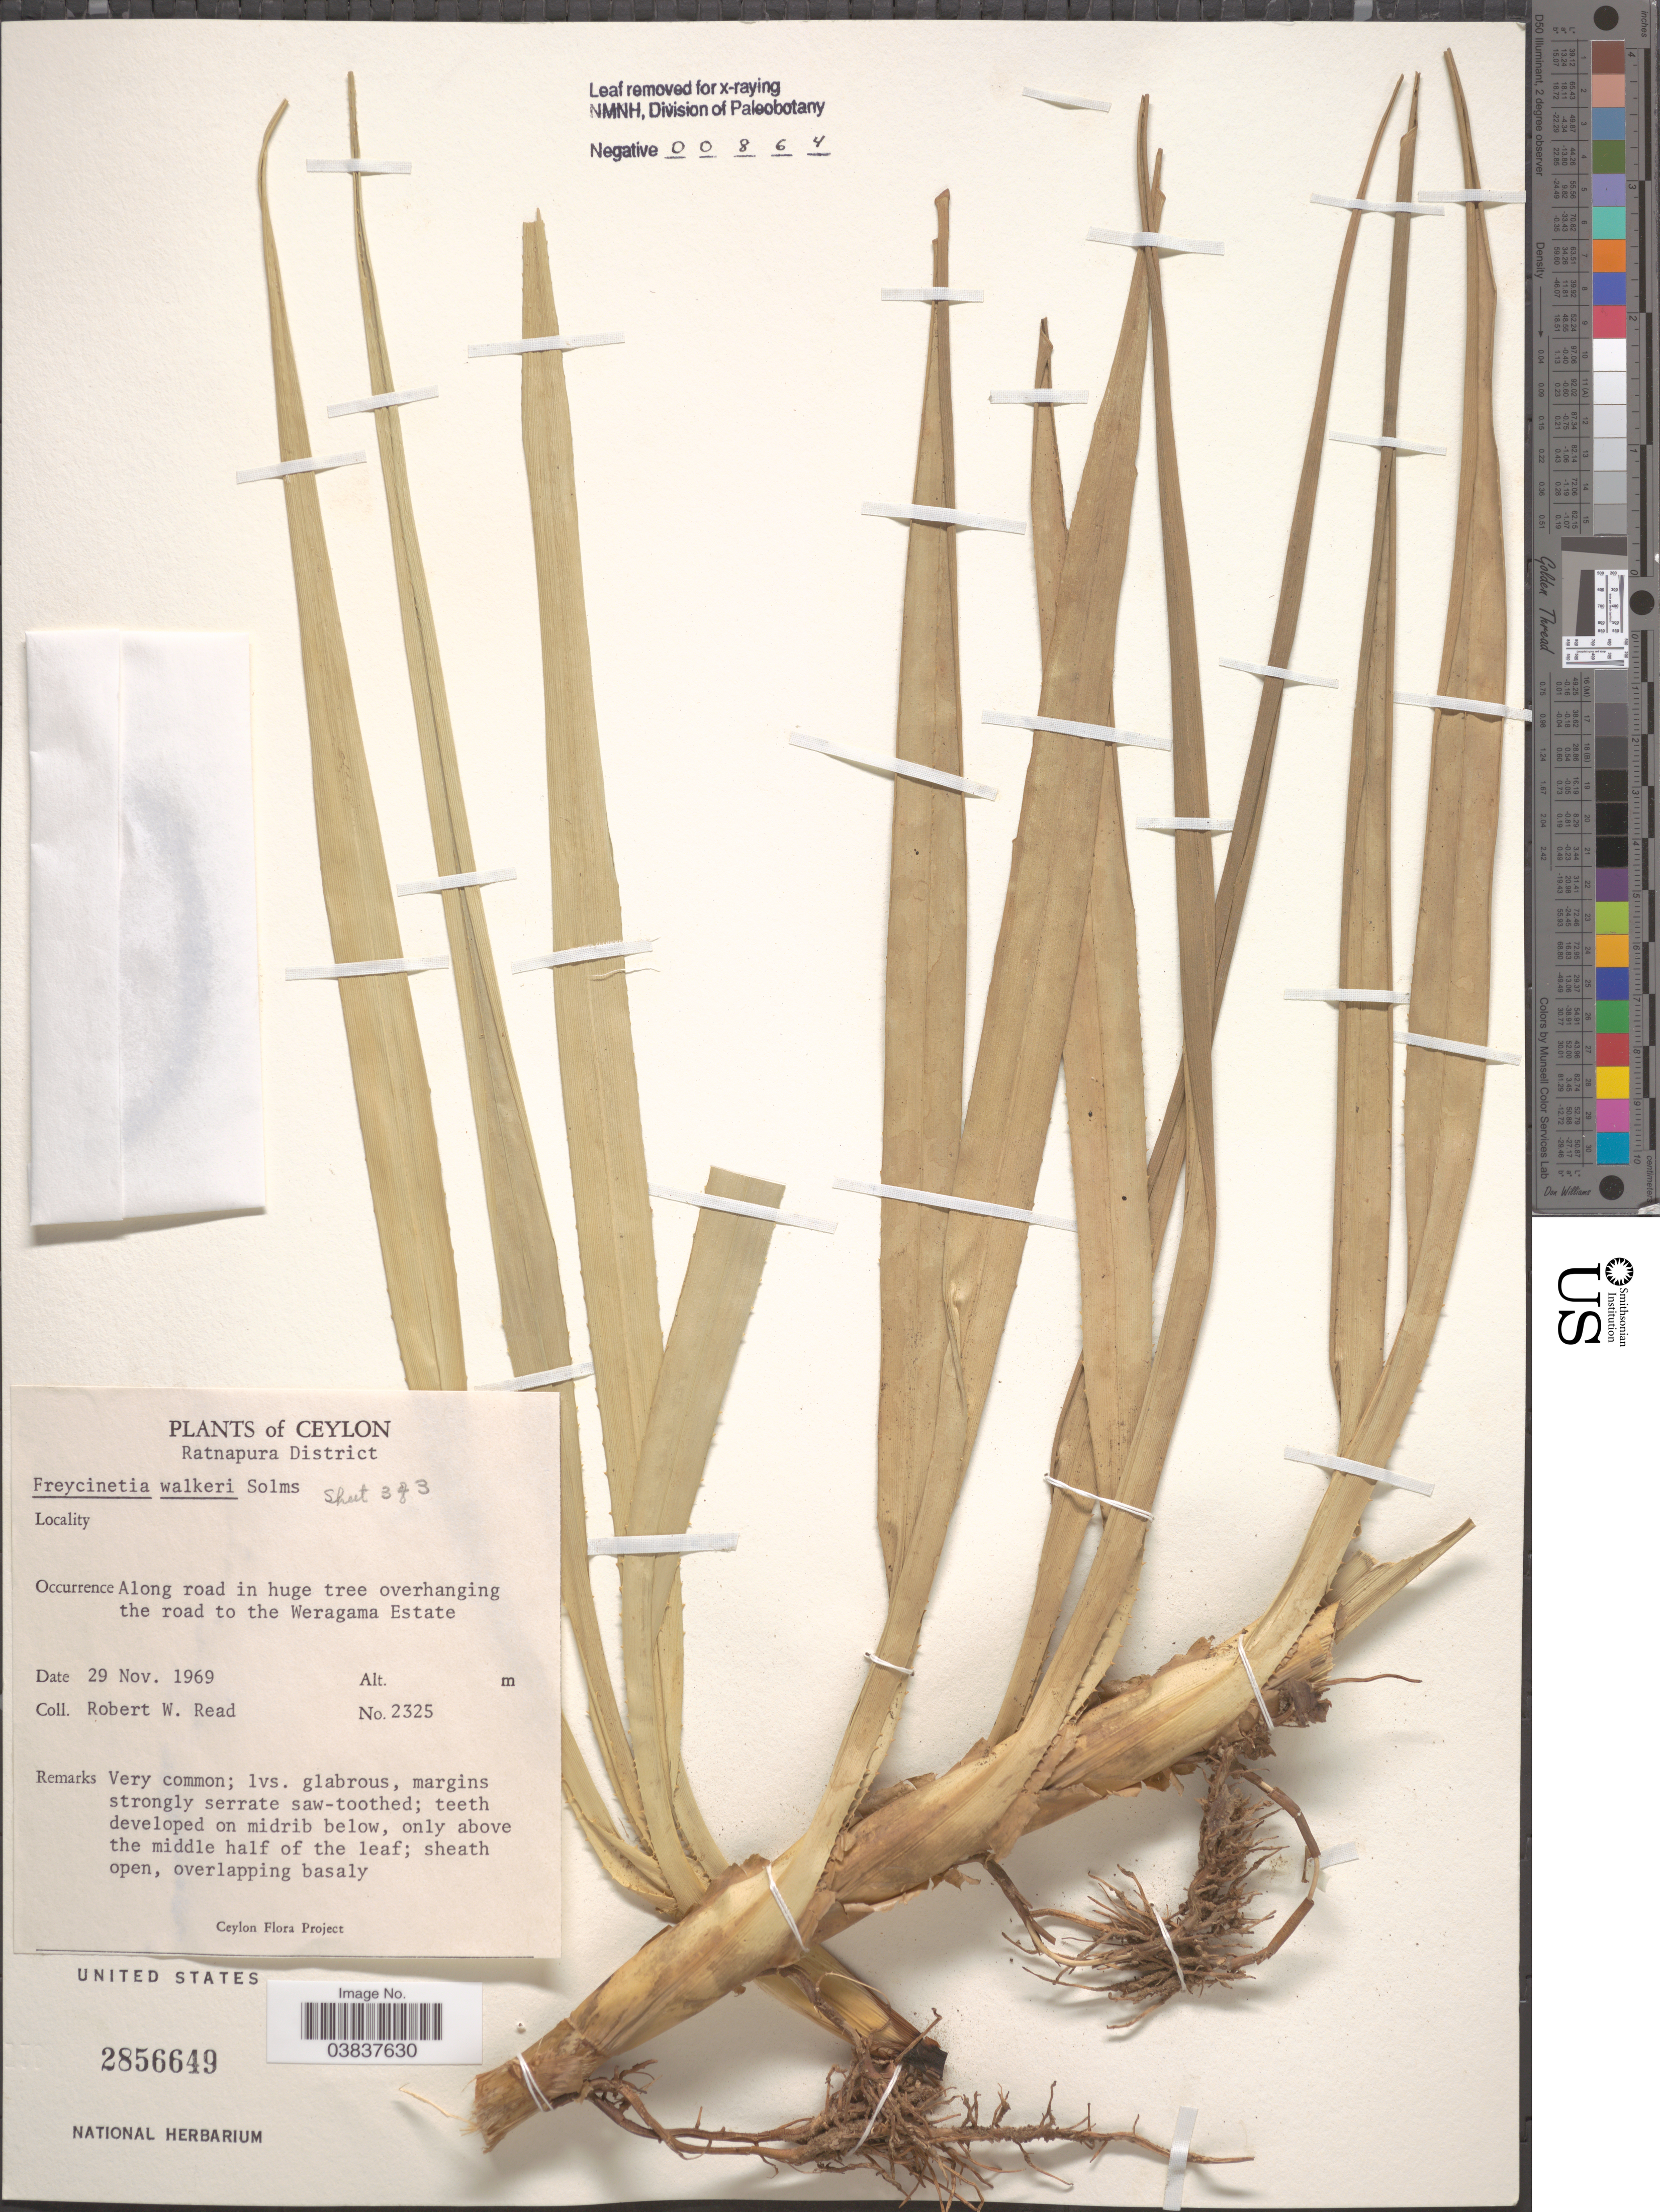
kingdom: Plantae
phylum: Tracheophyta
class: Liliopsida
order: Pandanales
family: Pandanaceae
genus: Freycinetia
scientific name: Freycinetia walkeri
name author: Solms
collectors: R. W. Read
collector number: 2325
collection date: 1969-11-29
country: Sri Lanka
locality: Ceylon. Ratnapura District. Along road in huge tree overhanging the road to the Weragama Estate.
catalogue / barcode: US 2856649